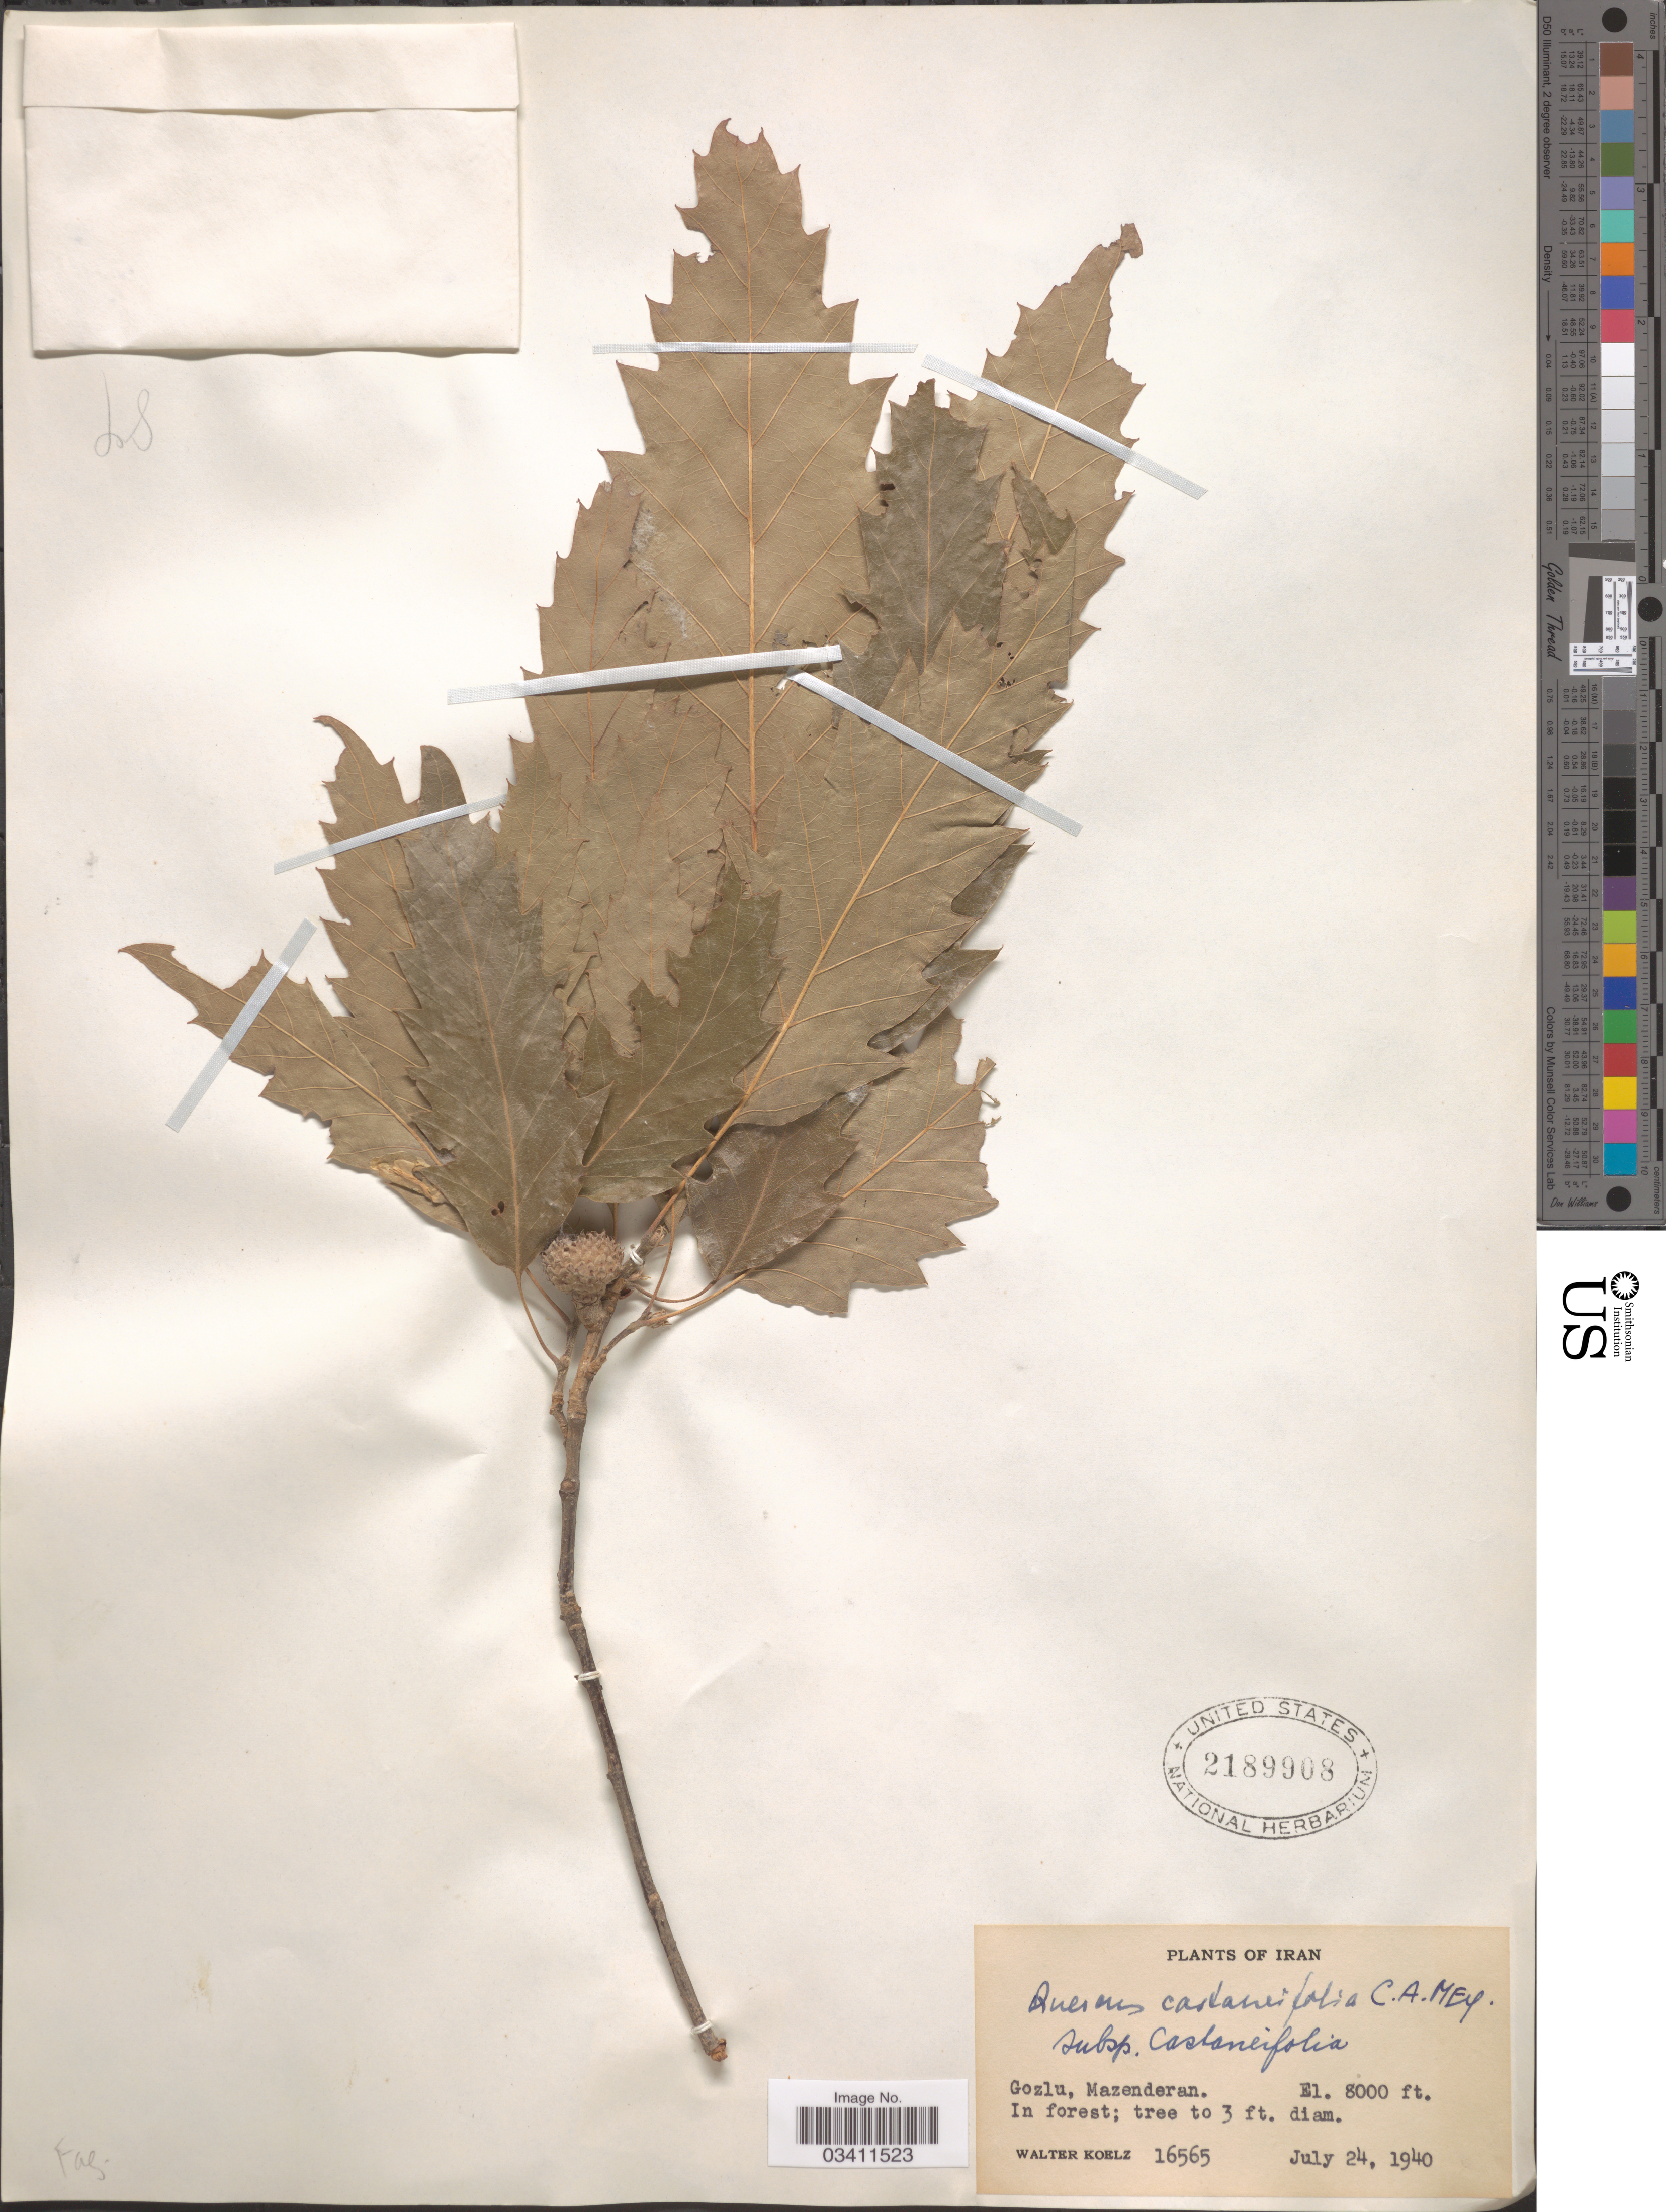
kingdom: Plantae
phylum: Tracheophyta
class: Magnoliopsida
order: Fagales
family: Fagaceae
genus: Quercus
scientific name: Quercus castaneifolia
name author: C.A. Mey.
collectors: W. N. Koelz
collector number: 16565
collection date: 1940-07-24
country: Iran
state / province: Mazandaran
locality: Gozlu, Mazenderan. In forest.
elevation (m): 2438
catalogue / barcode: US 2189908